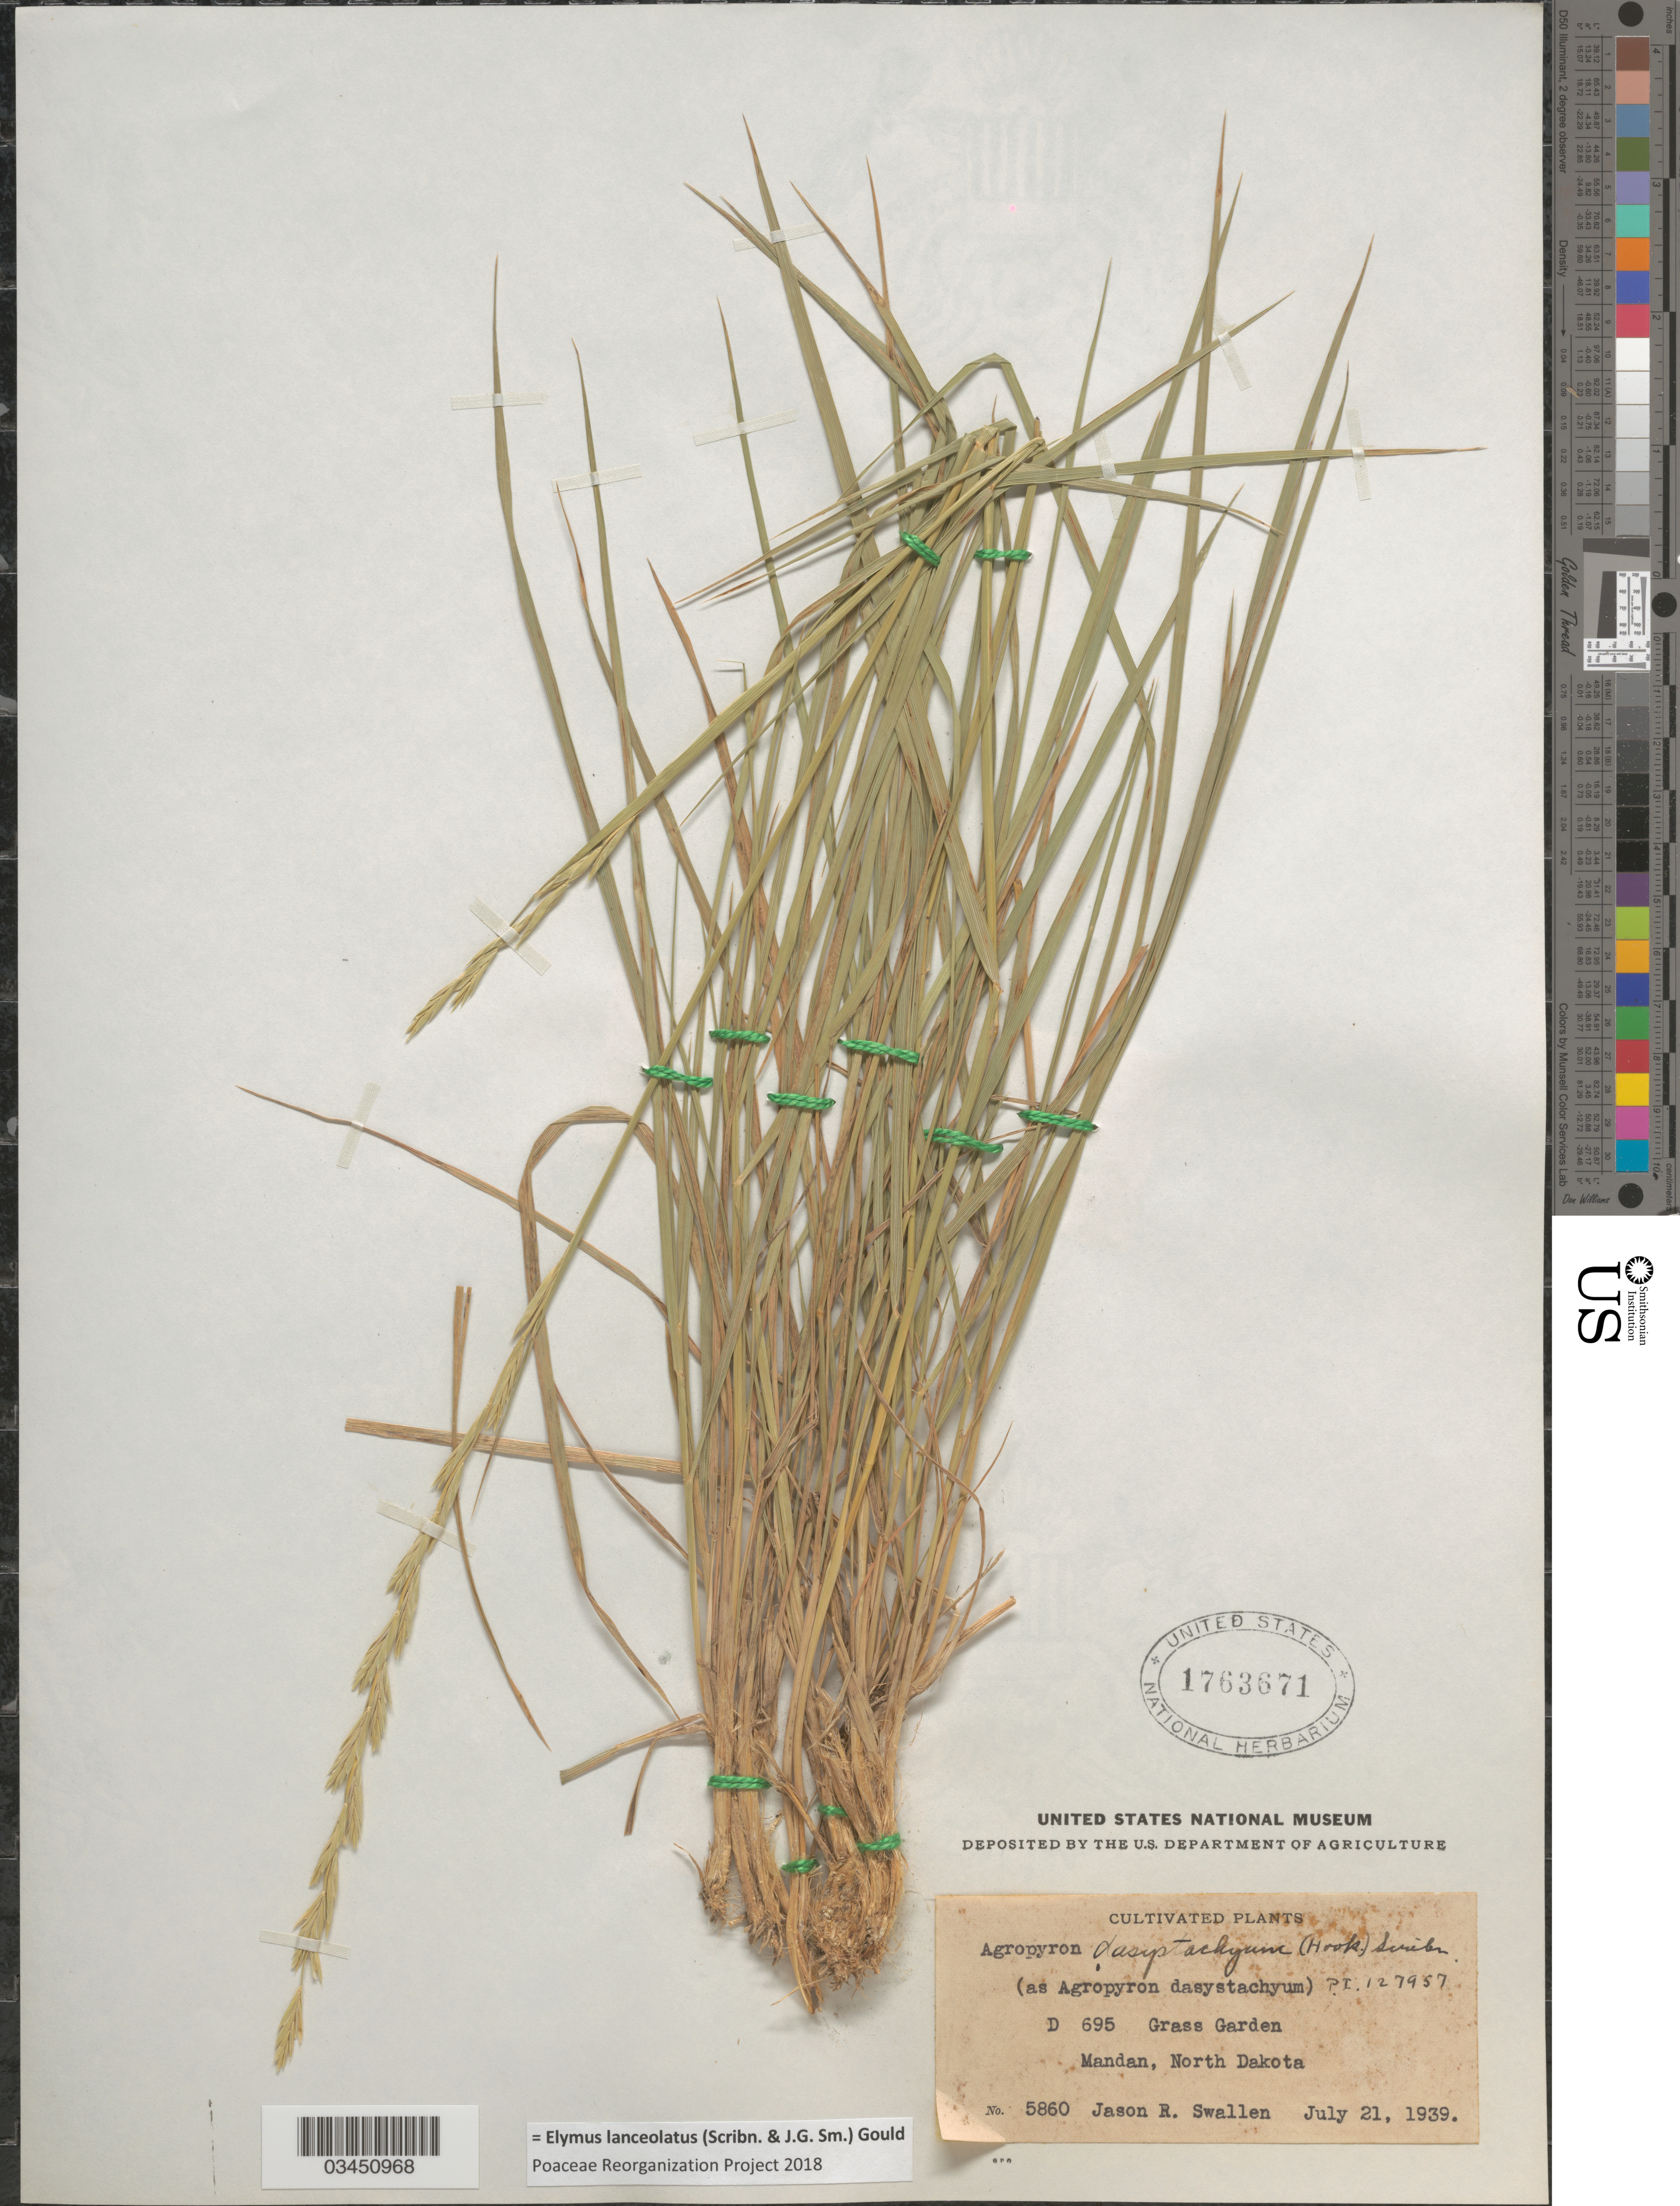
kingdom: Plantae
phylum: Tracheophyta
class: Liliopsida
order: Poales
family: Poaceae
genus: Elymus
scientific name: Elymus lanceolatus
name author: (Scribn. & J.G. Sm.) Gould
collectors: J. R. Swallen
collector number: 5860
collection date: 1939-07-21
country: United States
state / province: North Dakota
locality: D 695 Grass Garden. Mandan.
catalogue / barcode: US 1763671